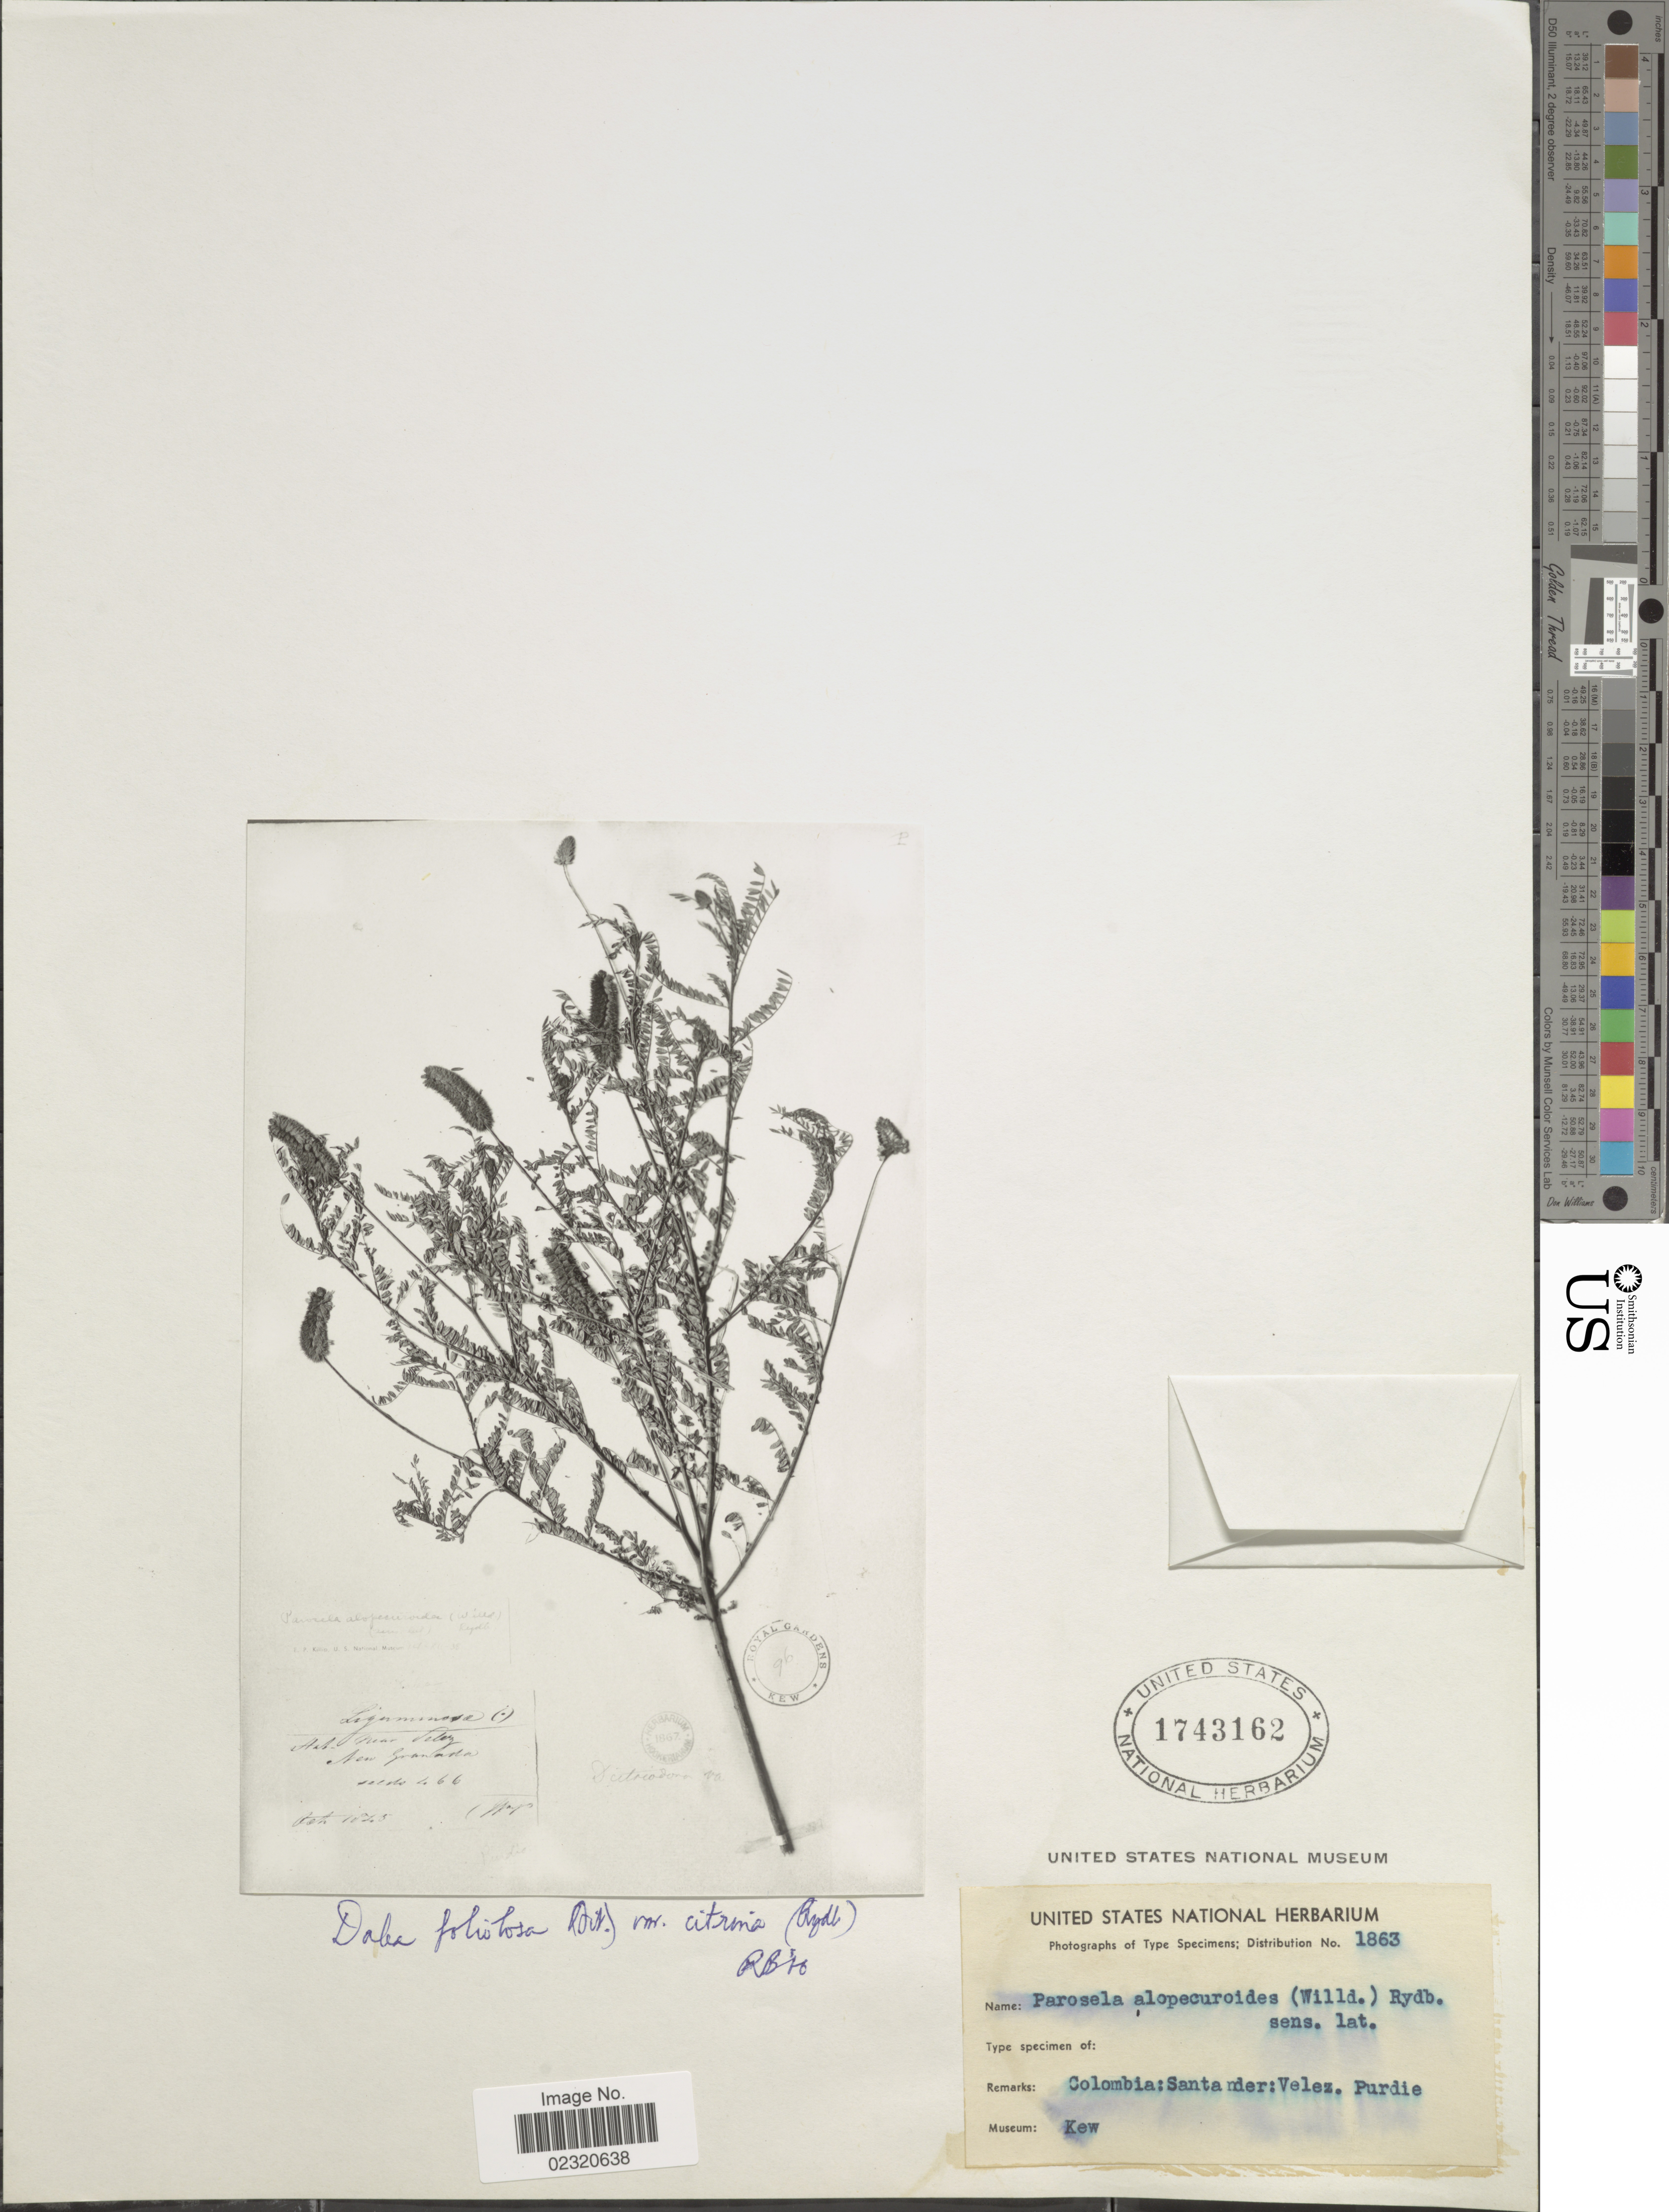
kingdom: Plantae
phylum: Tracheophyta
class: Magnoliopsida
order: Fabales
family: Fabaceae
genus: Dalea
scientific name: Dalea foliolosa var. citrina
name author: (Aiton) Barneby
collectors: -. Purdie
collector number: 1863?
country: Colombia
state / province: Santander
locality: Velez.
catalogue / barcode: US 1743162